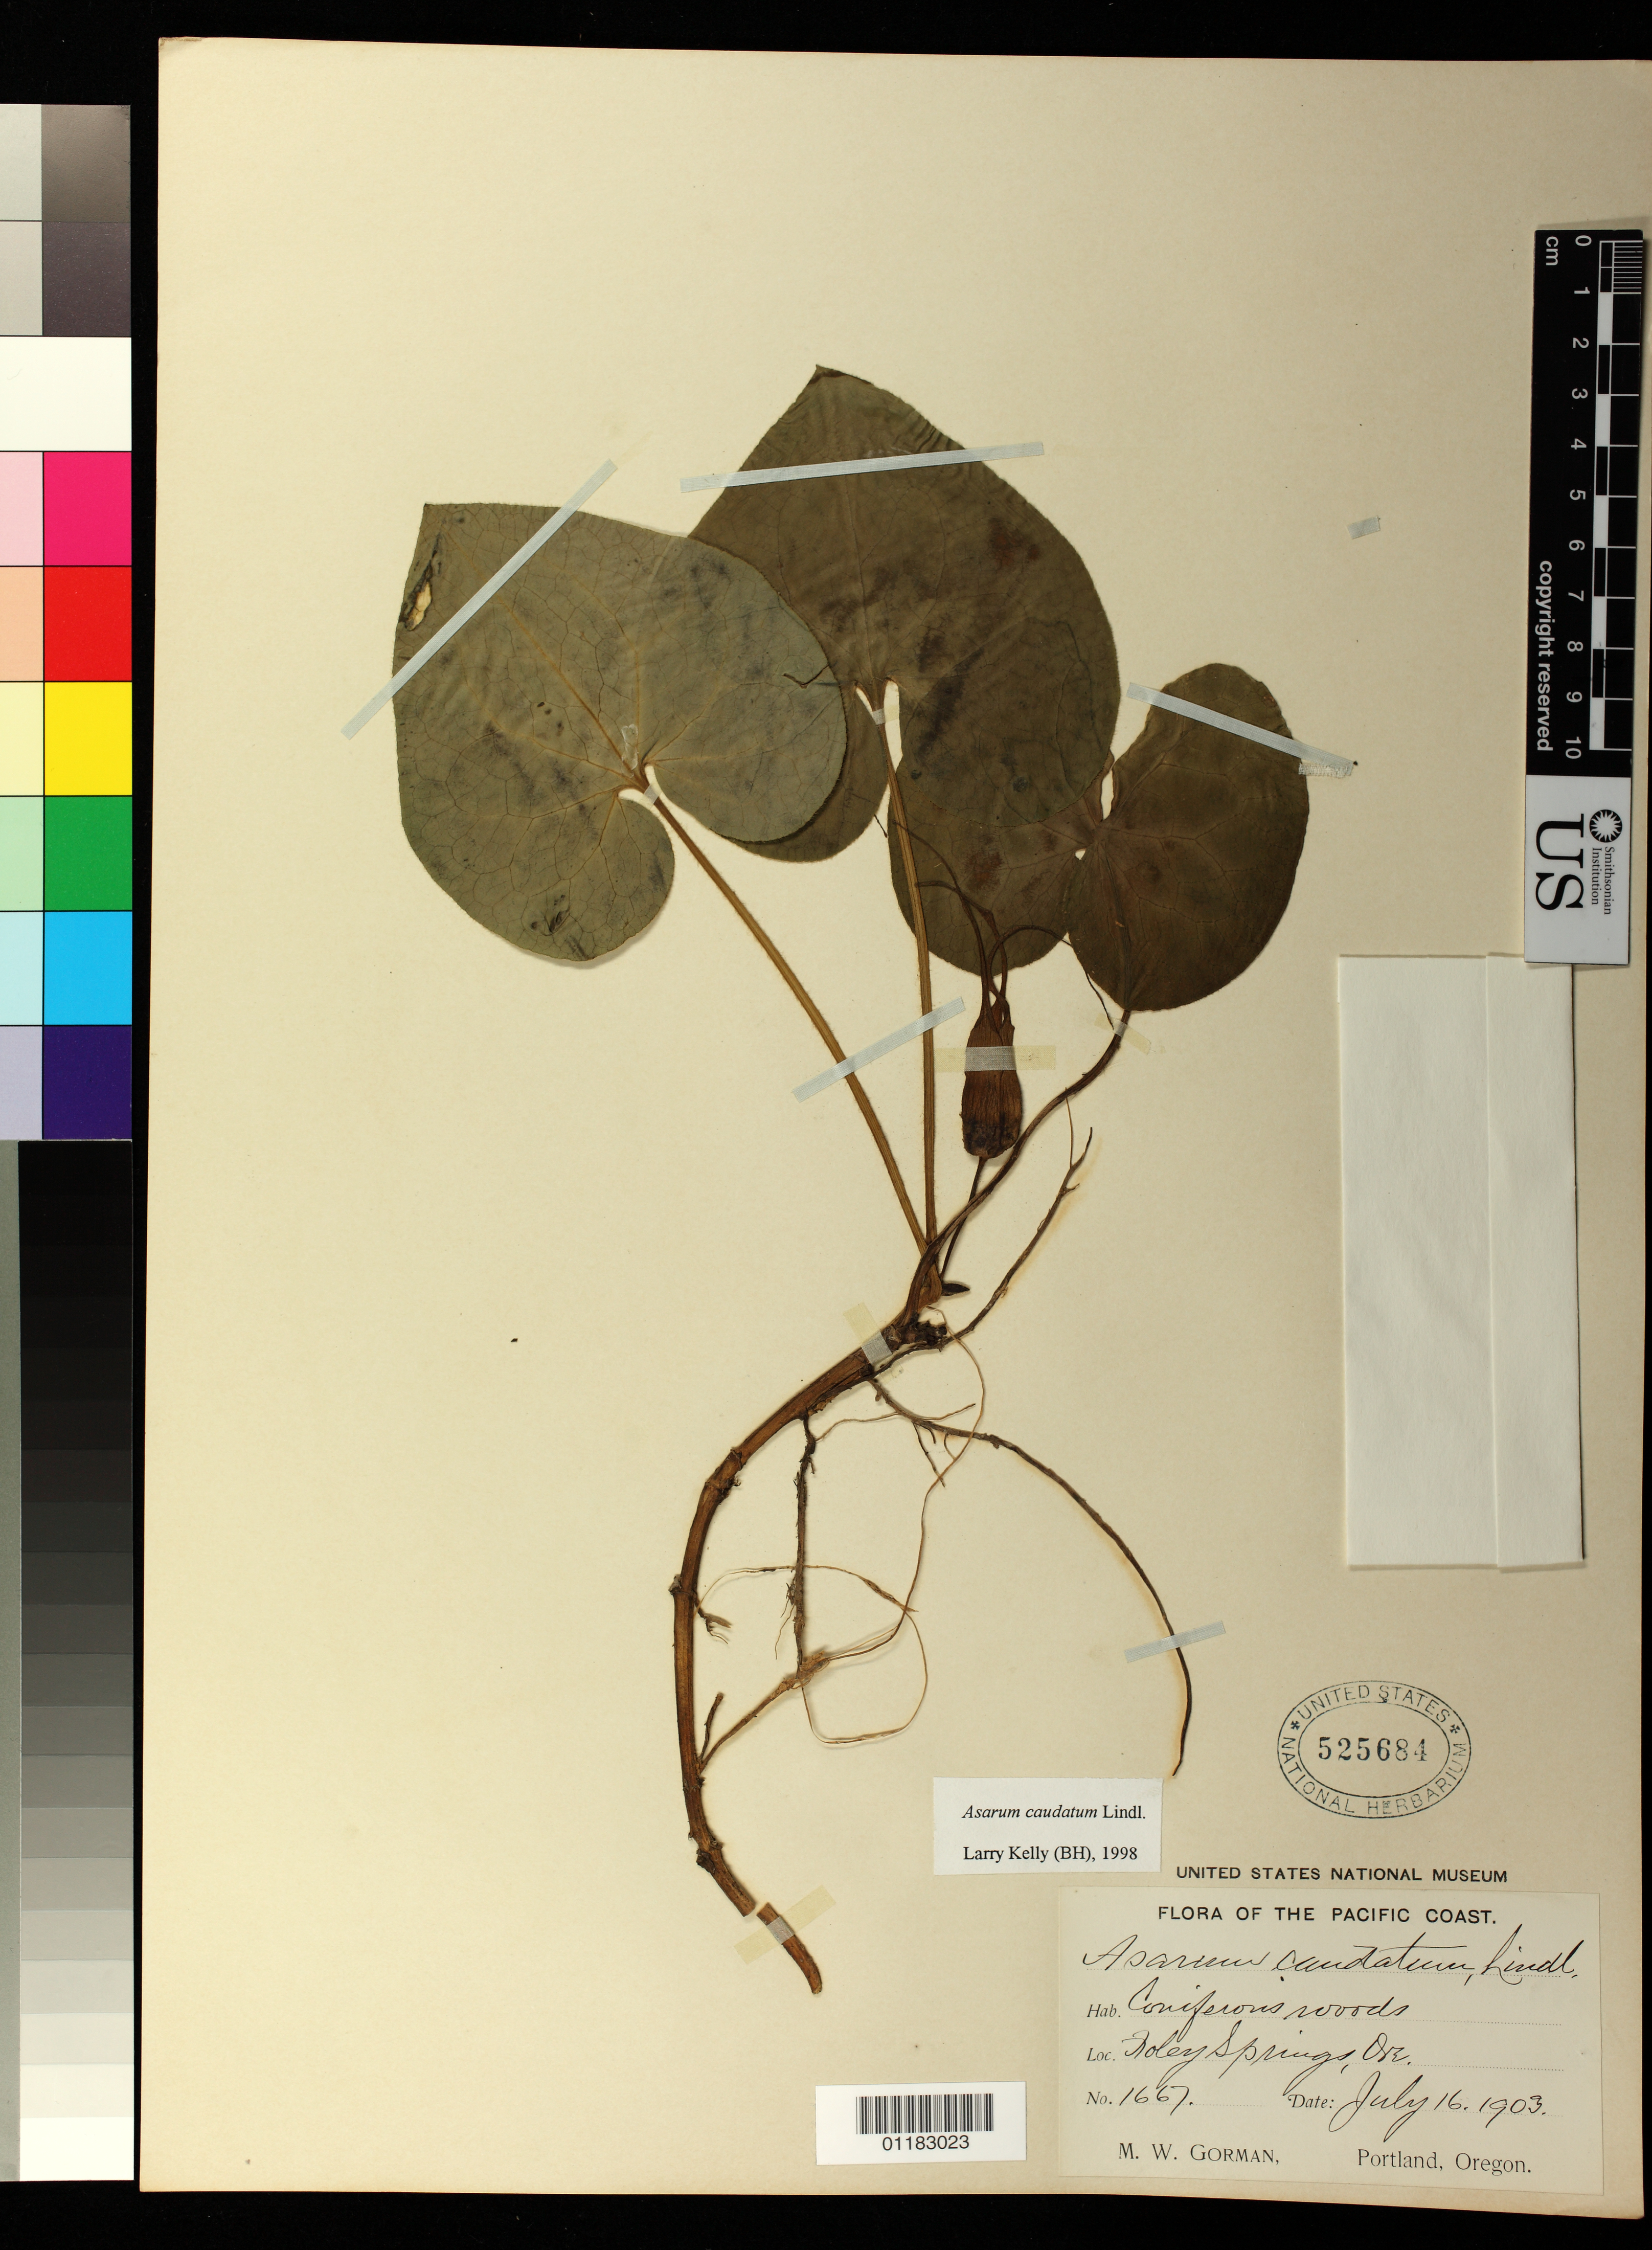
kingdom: Plantae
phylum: Tracheophyta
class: Magnoliopsida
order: Piperales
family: Aristolochiaceae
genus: Asarum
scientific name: Asarum caudatum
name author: Lindl.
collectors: M. W. Gorman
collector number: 1667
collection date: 1903-07-16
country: United States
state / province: Oregon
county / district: Lane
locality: Foley Springs, Lane County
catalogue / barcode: US 525684